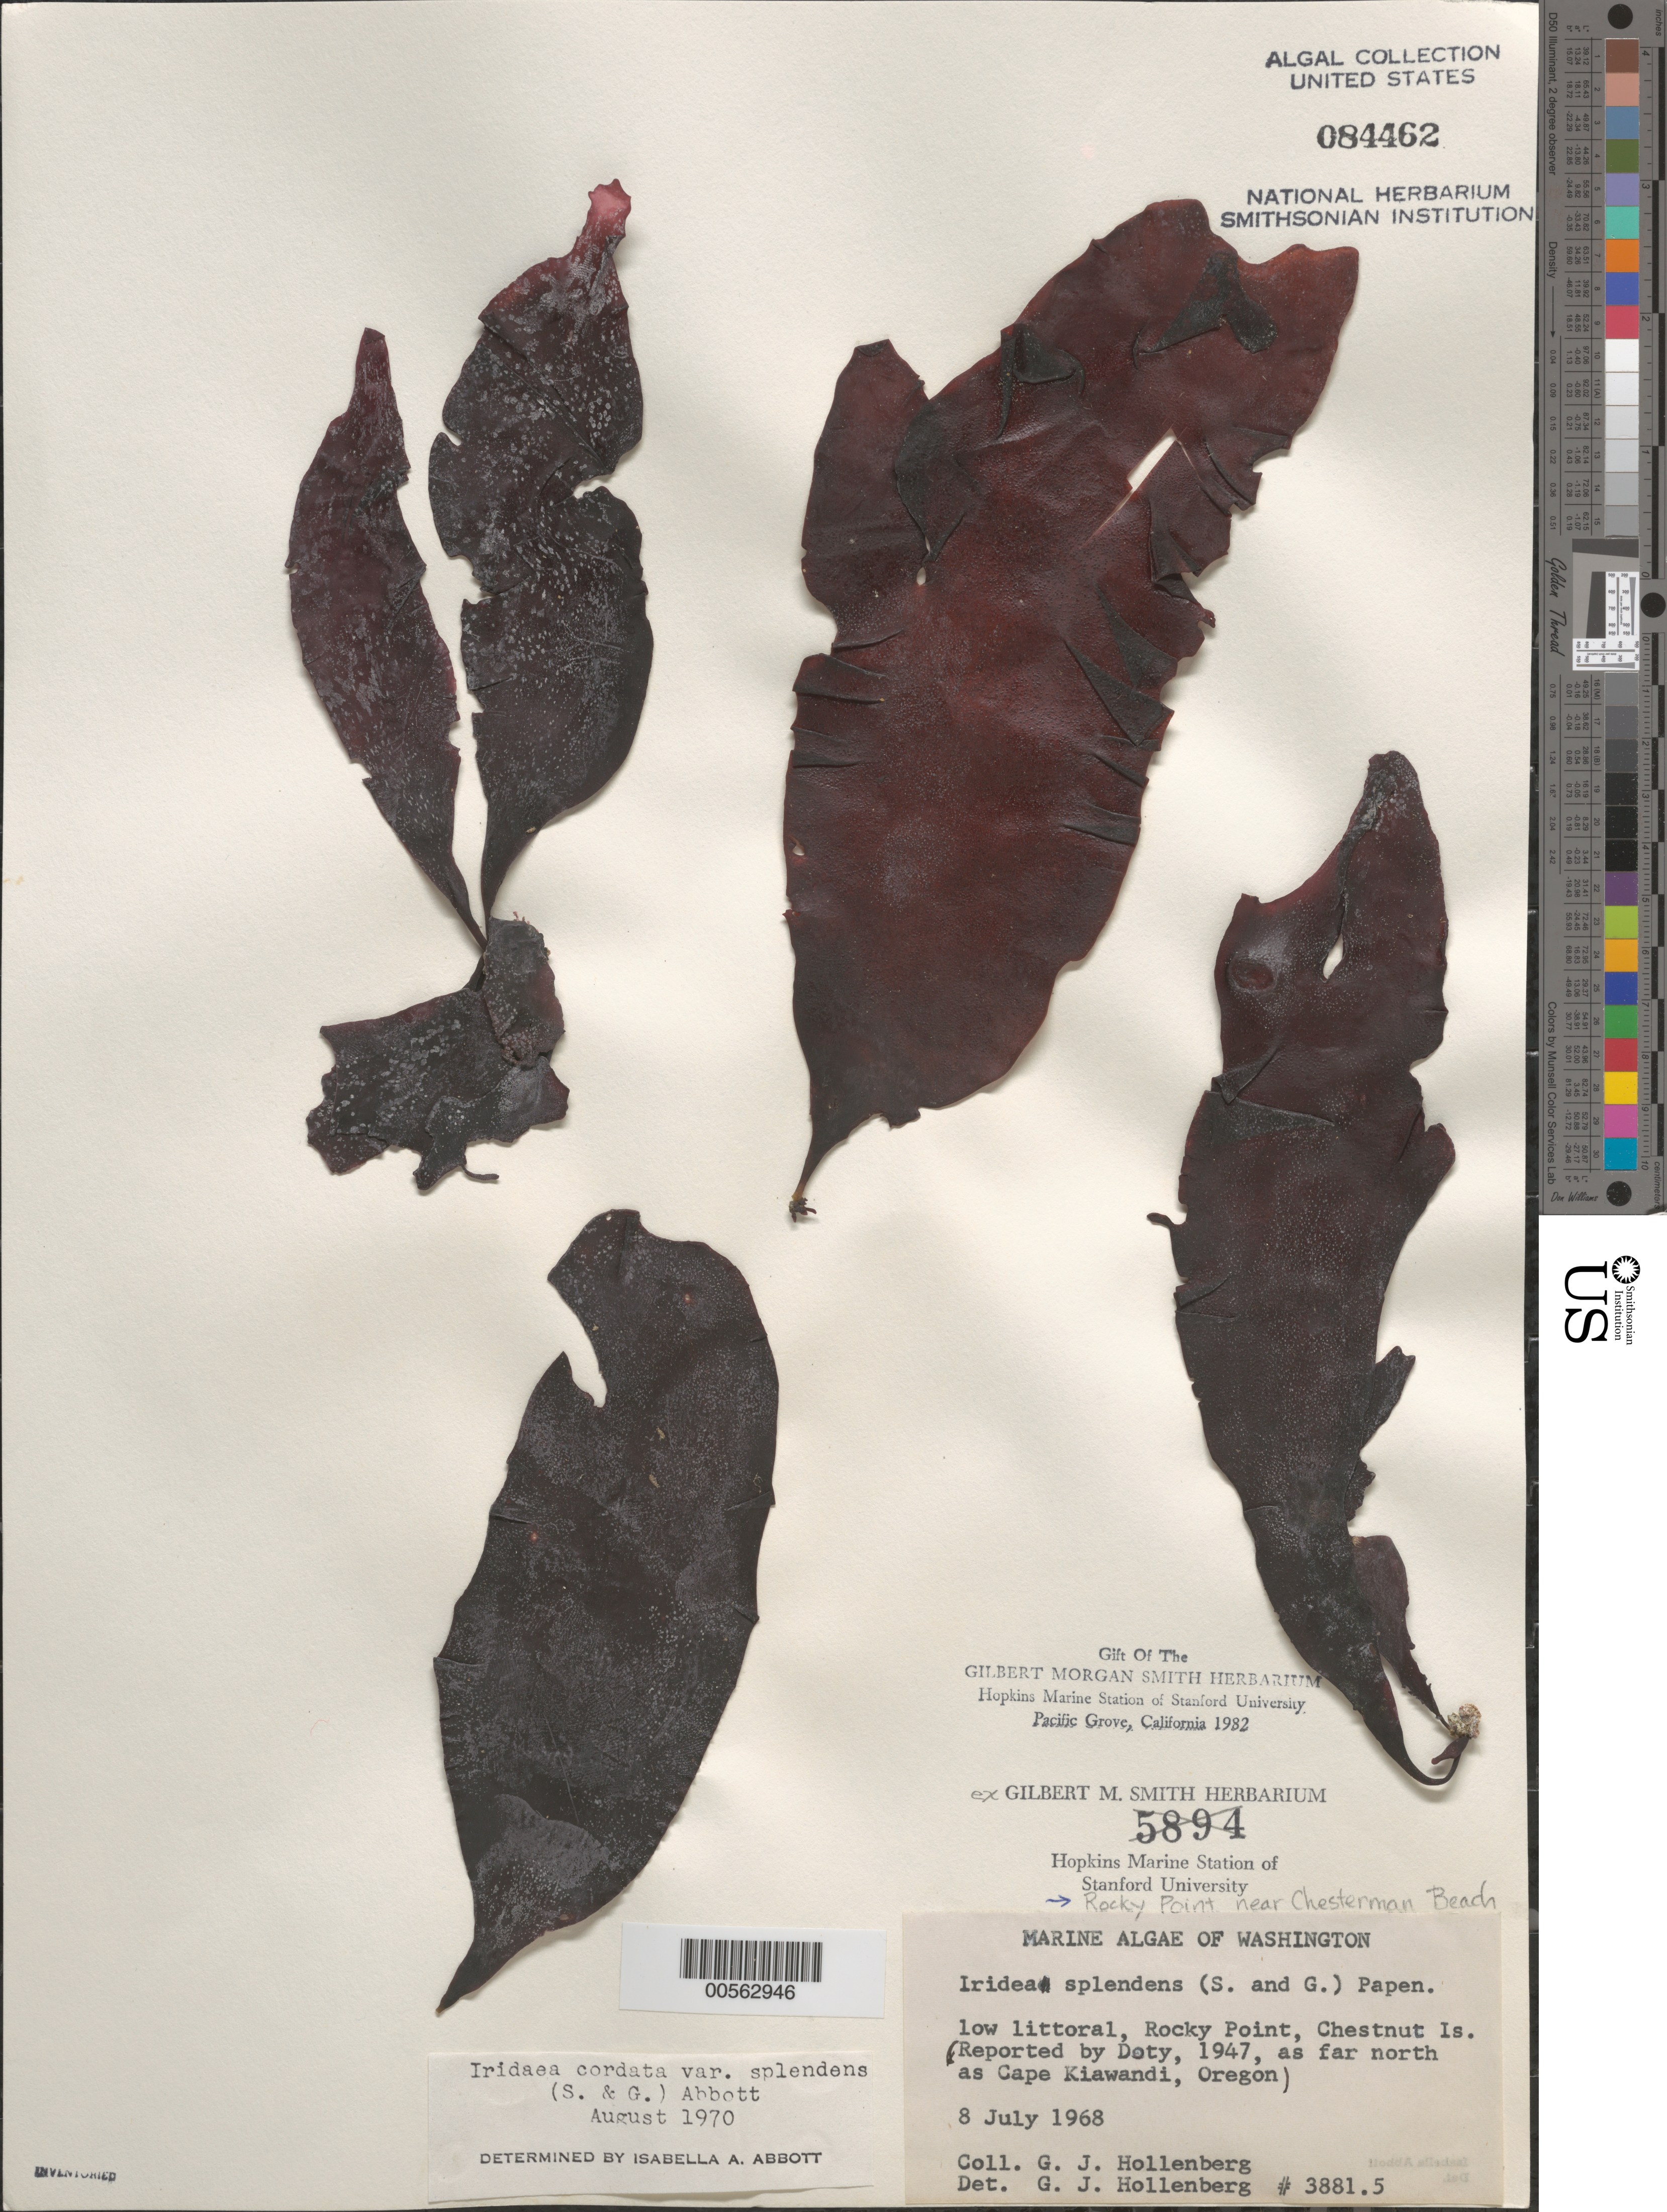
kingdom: Plantae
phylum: Rhodophyta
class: Florideophyceae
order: Gigartinales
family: Gigartinaceae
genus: Iridaea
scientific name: Iridaea cordata var. splendens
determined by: Abbott, Isabella A.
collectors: G. Hollenberg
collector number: GJH 3881.5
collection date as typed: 08 Jul 1968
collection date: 1968-07-08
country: Canada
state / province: British Columbia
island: Vancouver Island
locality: Rocky Point near Chesterman Beach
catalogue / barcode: US 84462